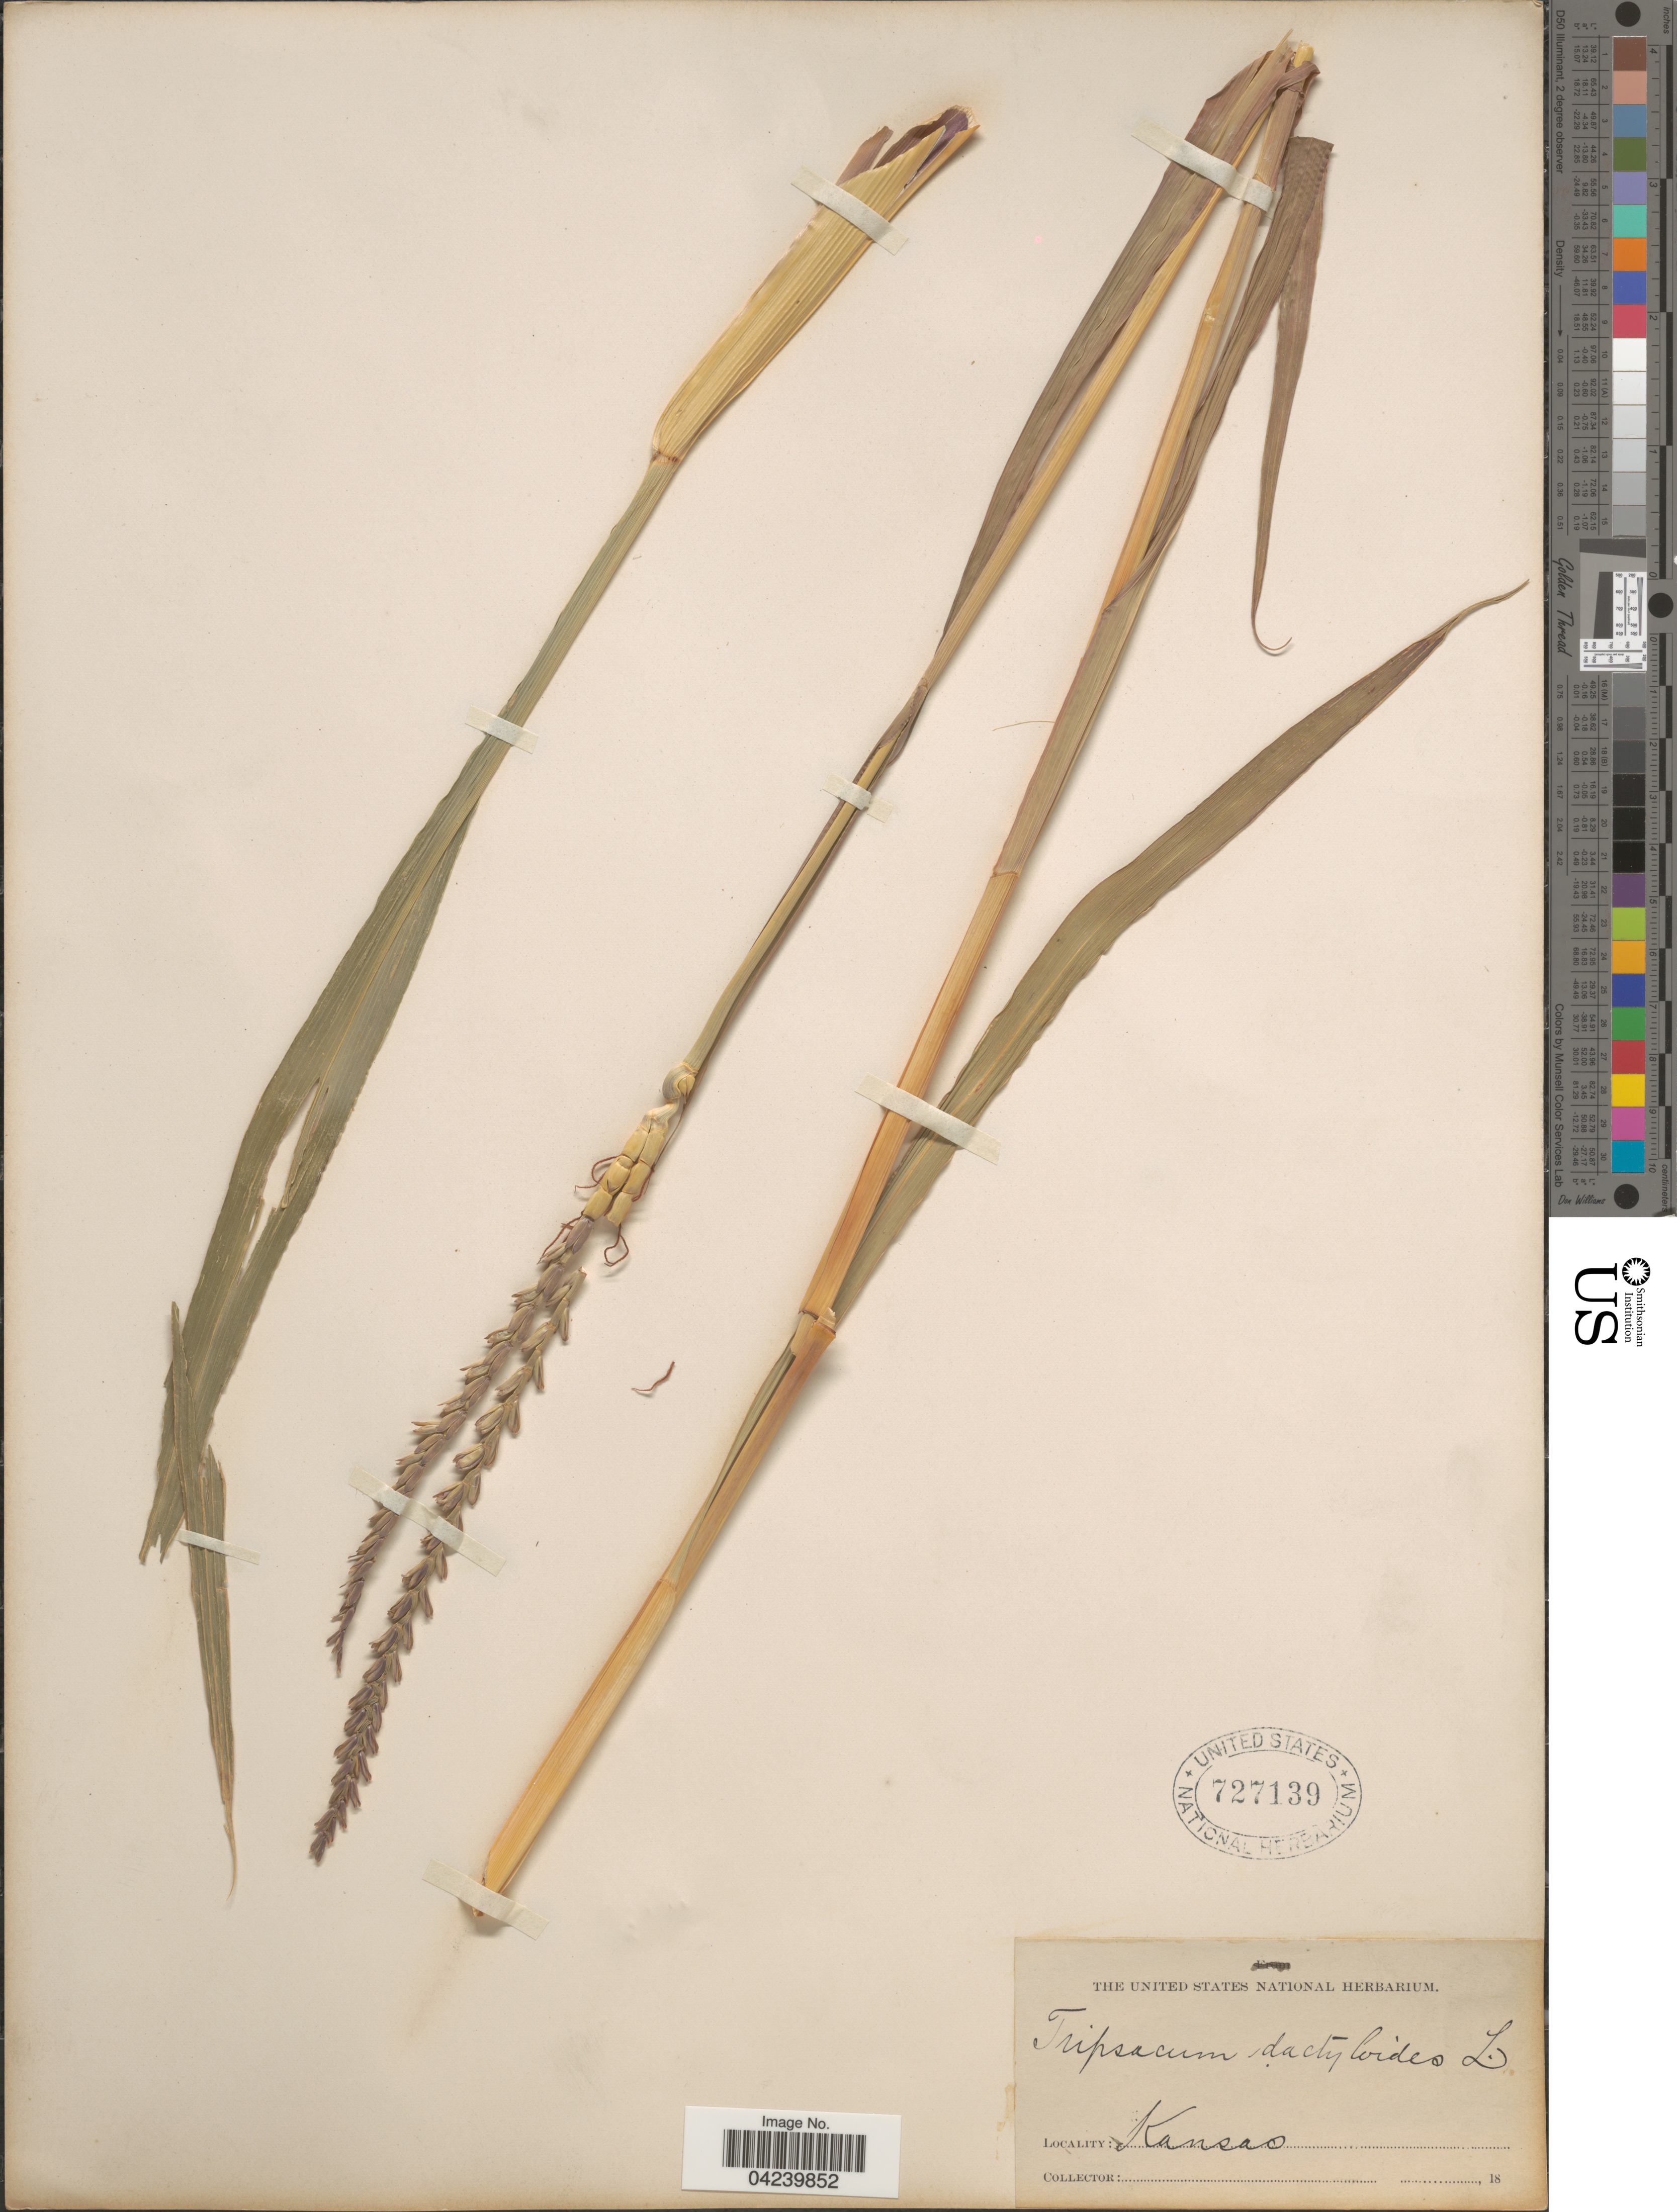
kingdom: Plantae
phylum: Tracheophyta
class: Liliopsida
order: Poales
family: Poaceae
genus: Tripsacum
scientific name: Tripsacum dactyloides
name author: (L.) L.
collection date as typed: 18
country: United States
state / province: Kansas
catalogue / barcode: US 727139